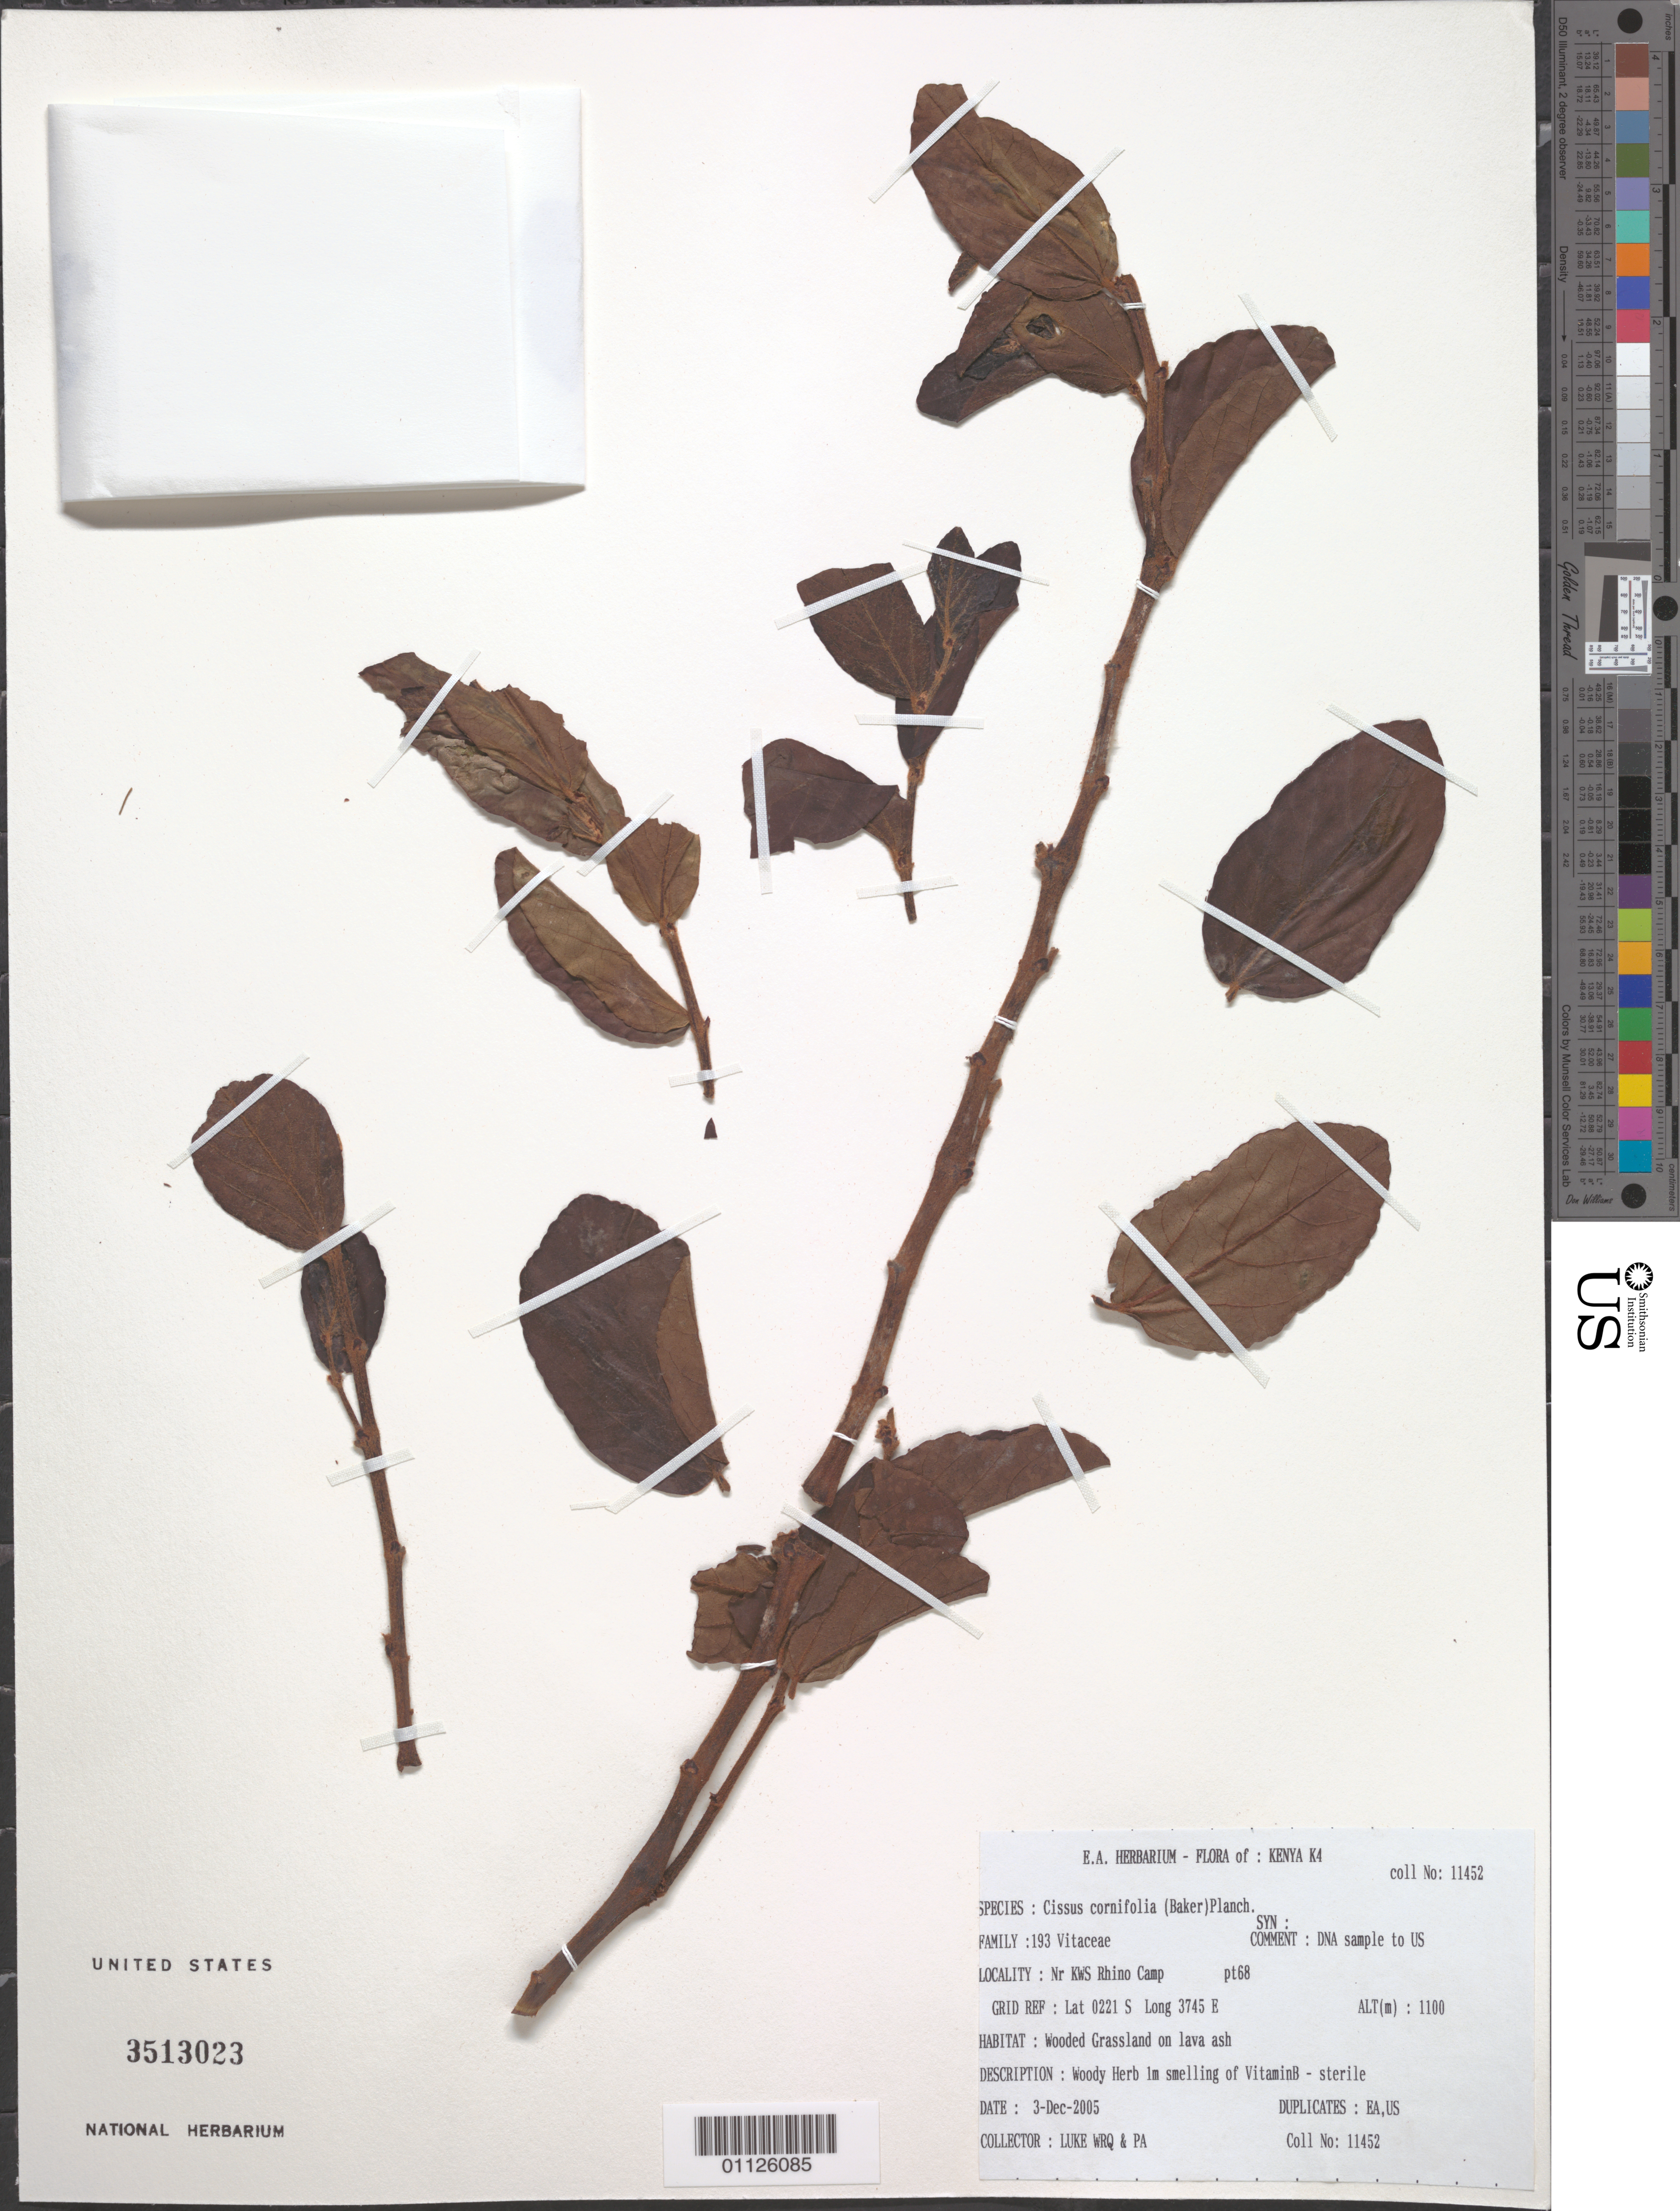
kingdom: Plantae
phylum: Tracheophyta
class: Magnoliopsida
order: Vitales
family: Vitaceae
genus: Cissus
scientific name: Cissus cornifolia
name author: (Baker) Planch.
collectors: Q. Luke & P. Luke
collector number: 11452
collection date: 2005-12-03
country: Kenya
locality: Nr KWS Rhino Camp pt68.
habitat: Wooded Grassland on lava ash. Woody herb.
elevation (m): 1100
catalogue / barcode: US 3513023